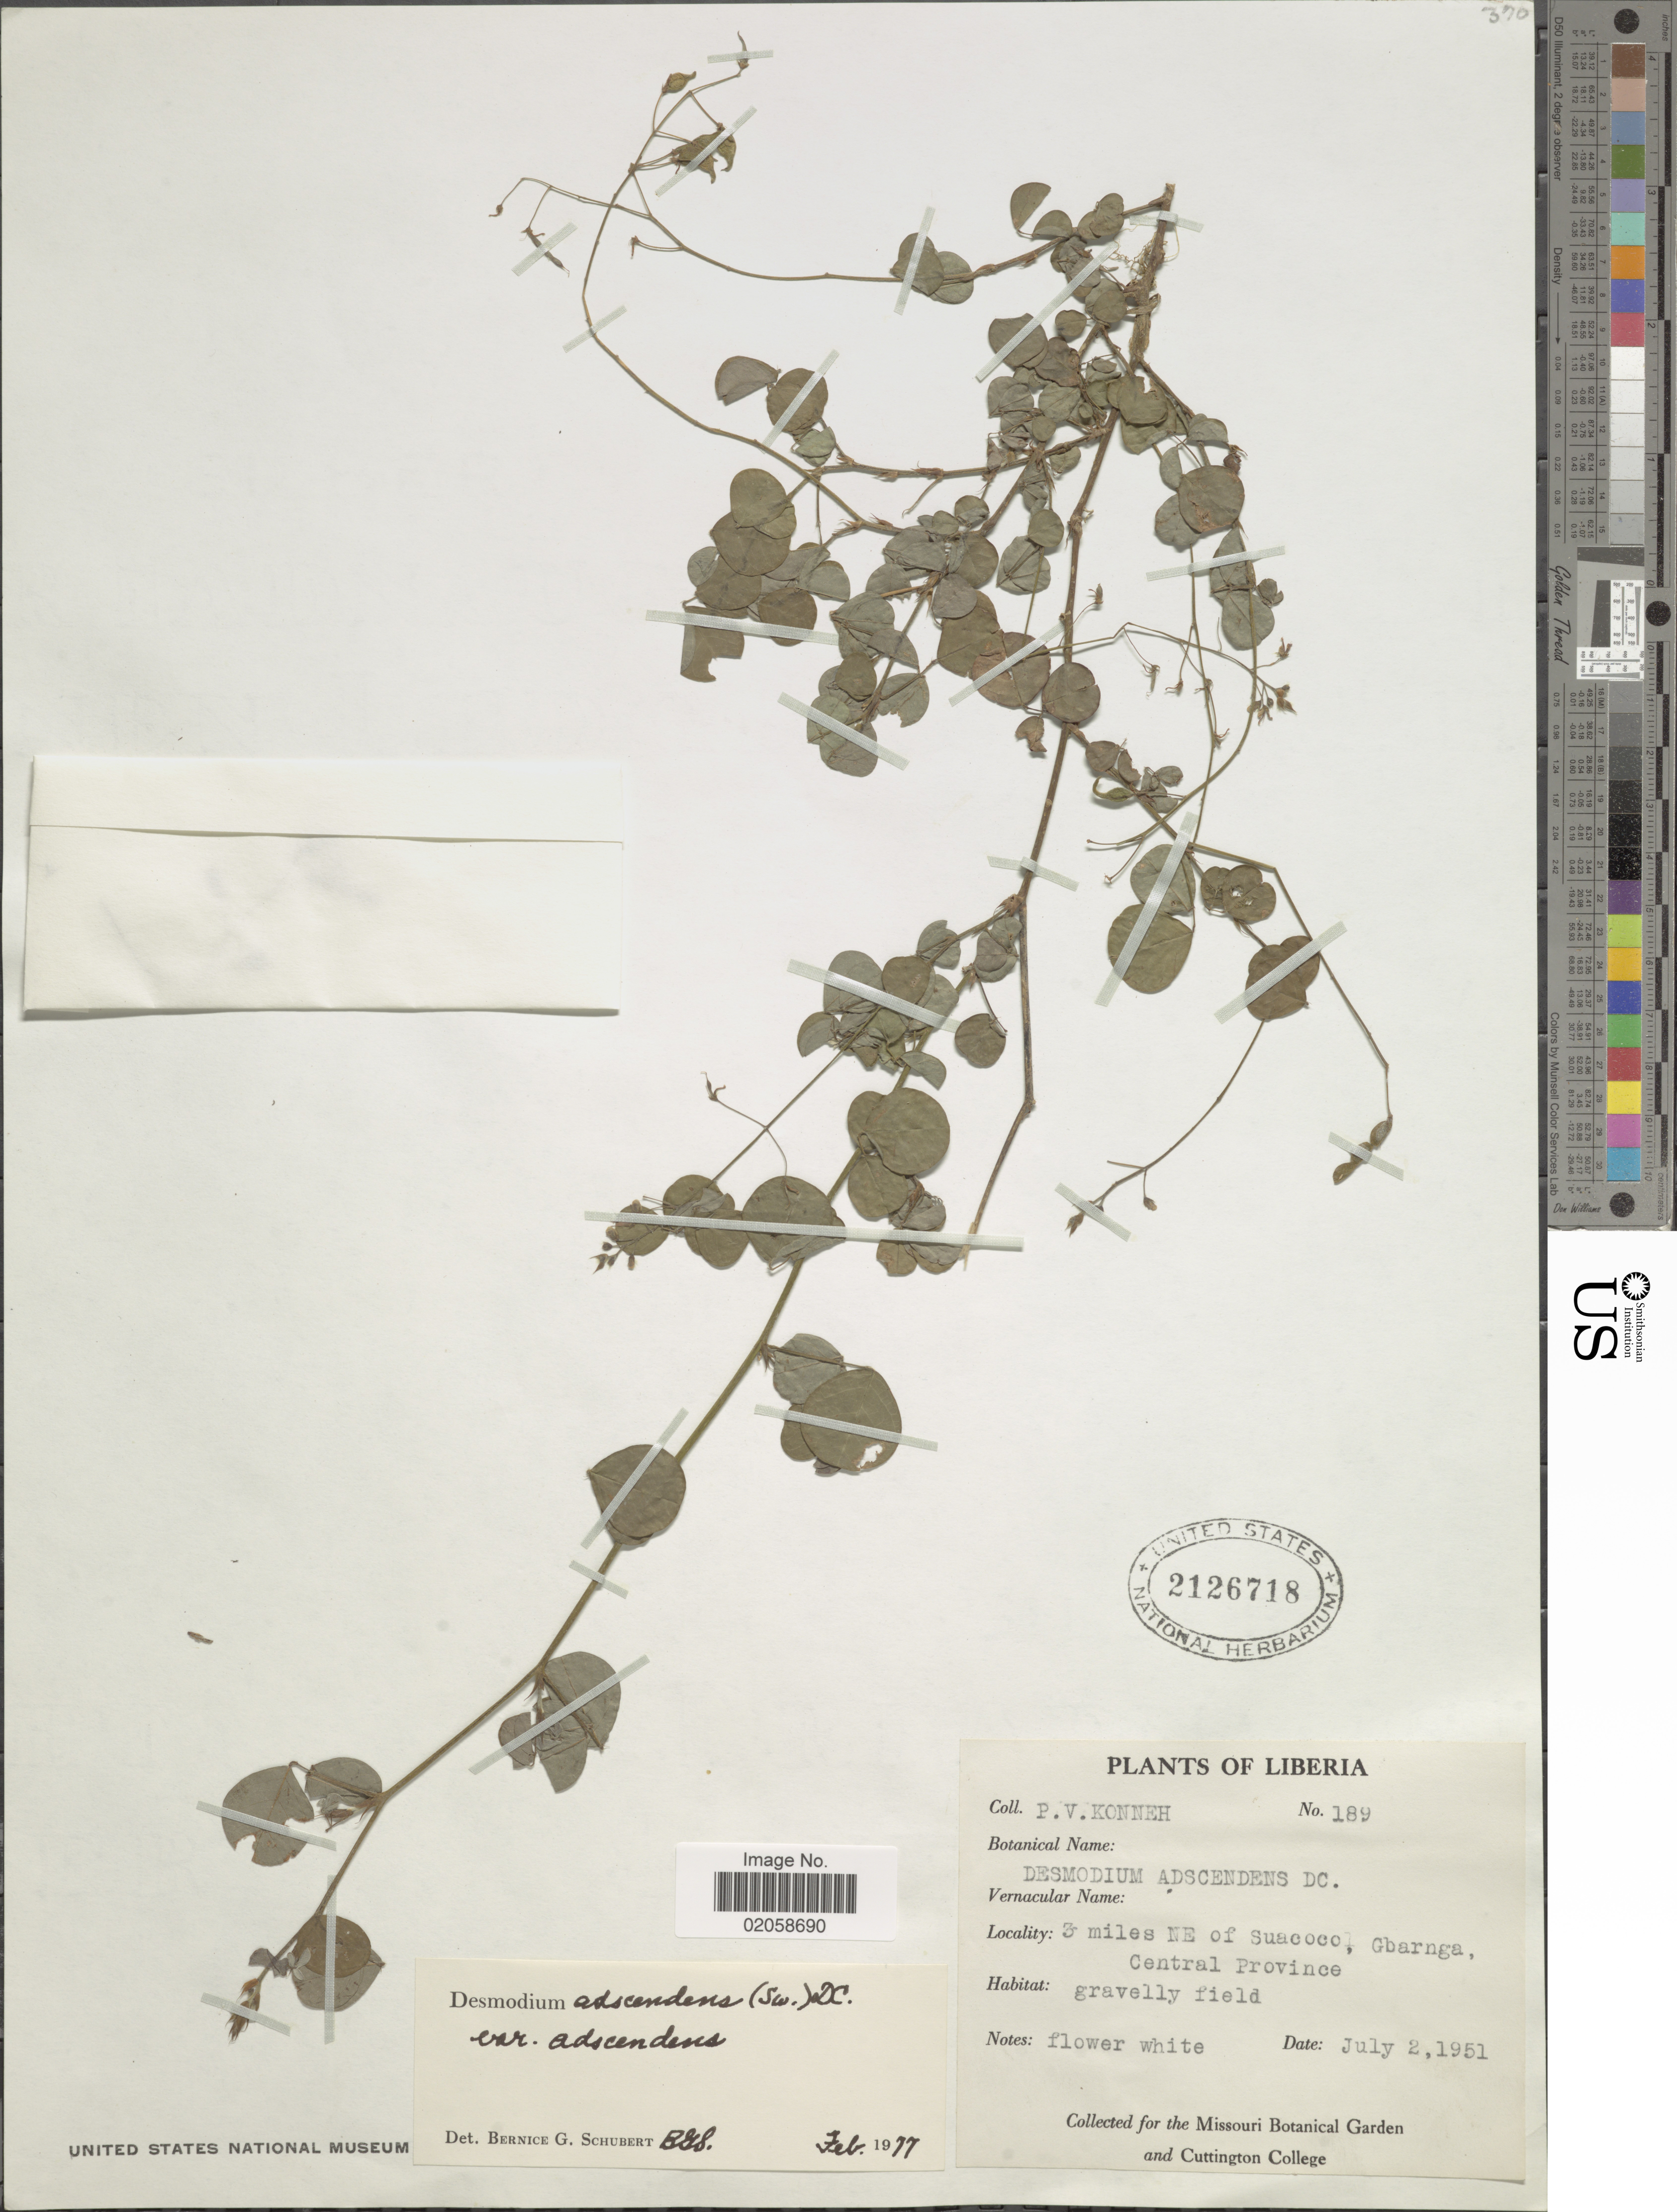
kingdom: Plantae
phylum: Tracheophyta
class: Magnoliopsida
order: Fabales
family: Fabaceae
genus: Grona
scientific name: Grona adscendens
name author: (Sw.) H. Ohashi & K. Ohashi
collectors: P. Konneh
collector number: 189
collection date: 1951-07-02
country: Liberia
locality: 3 miles NE of Suacoco, Gbarnga, Central Province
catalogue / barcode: US 2126718